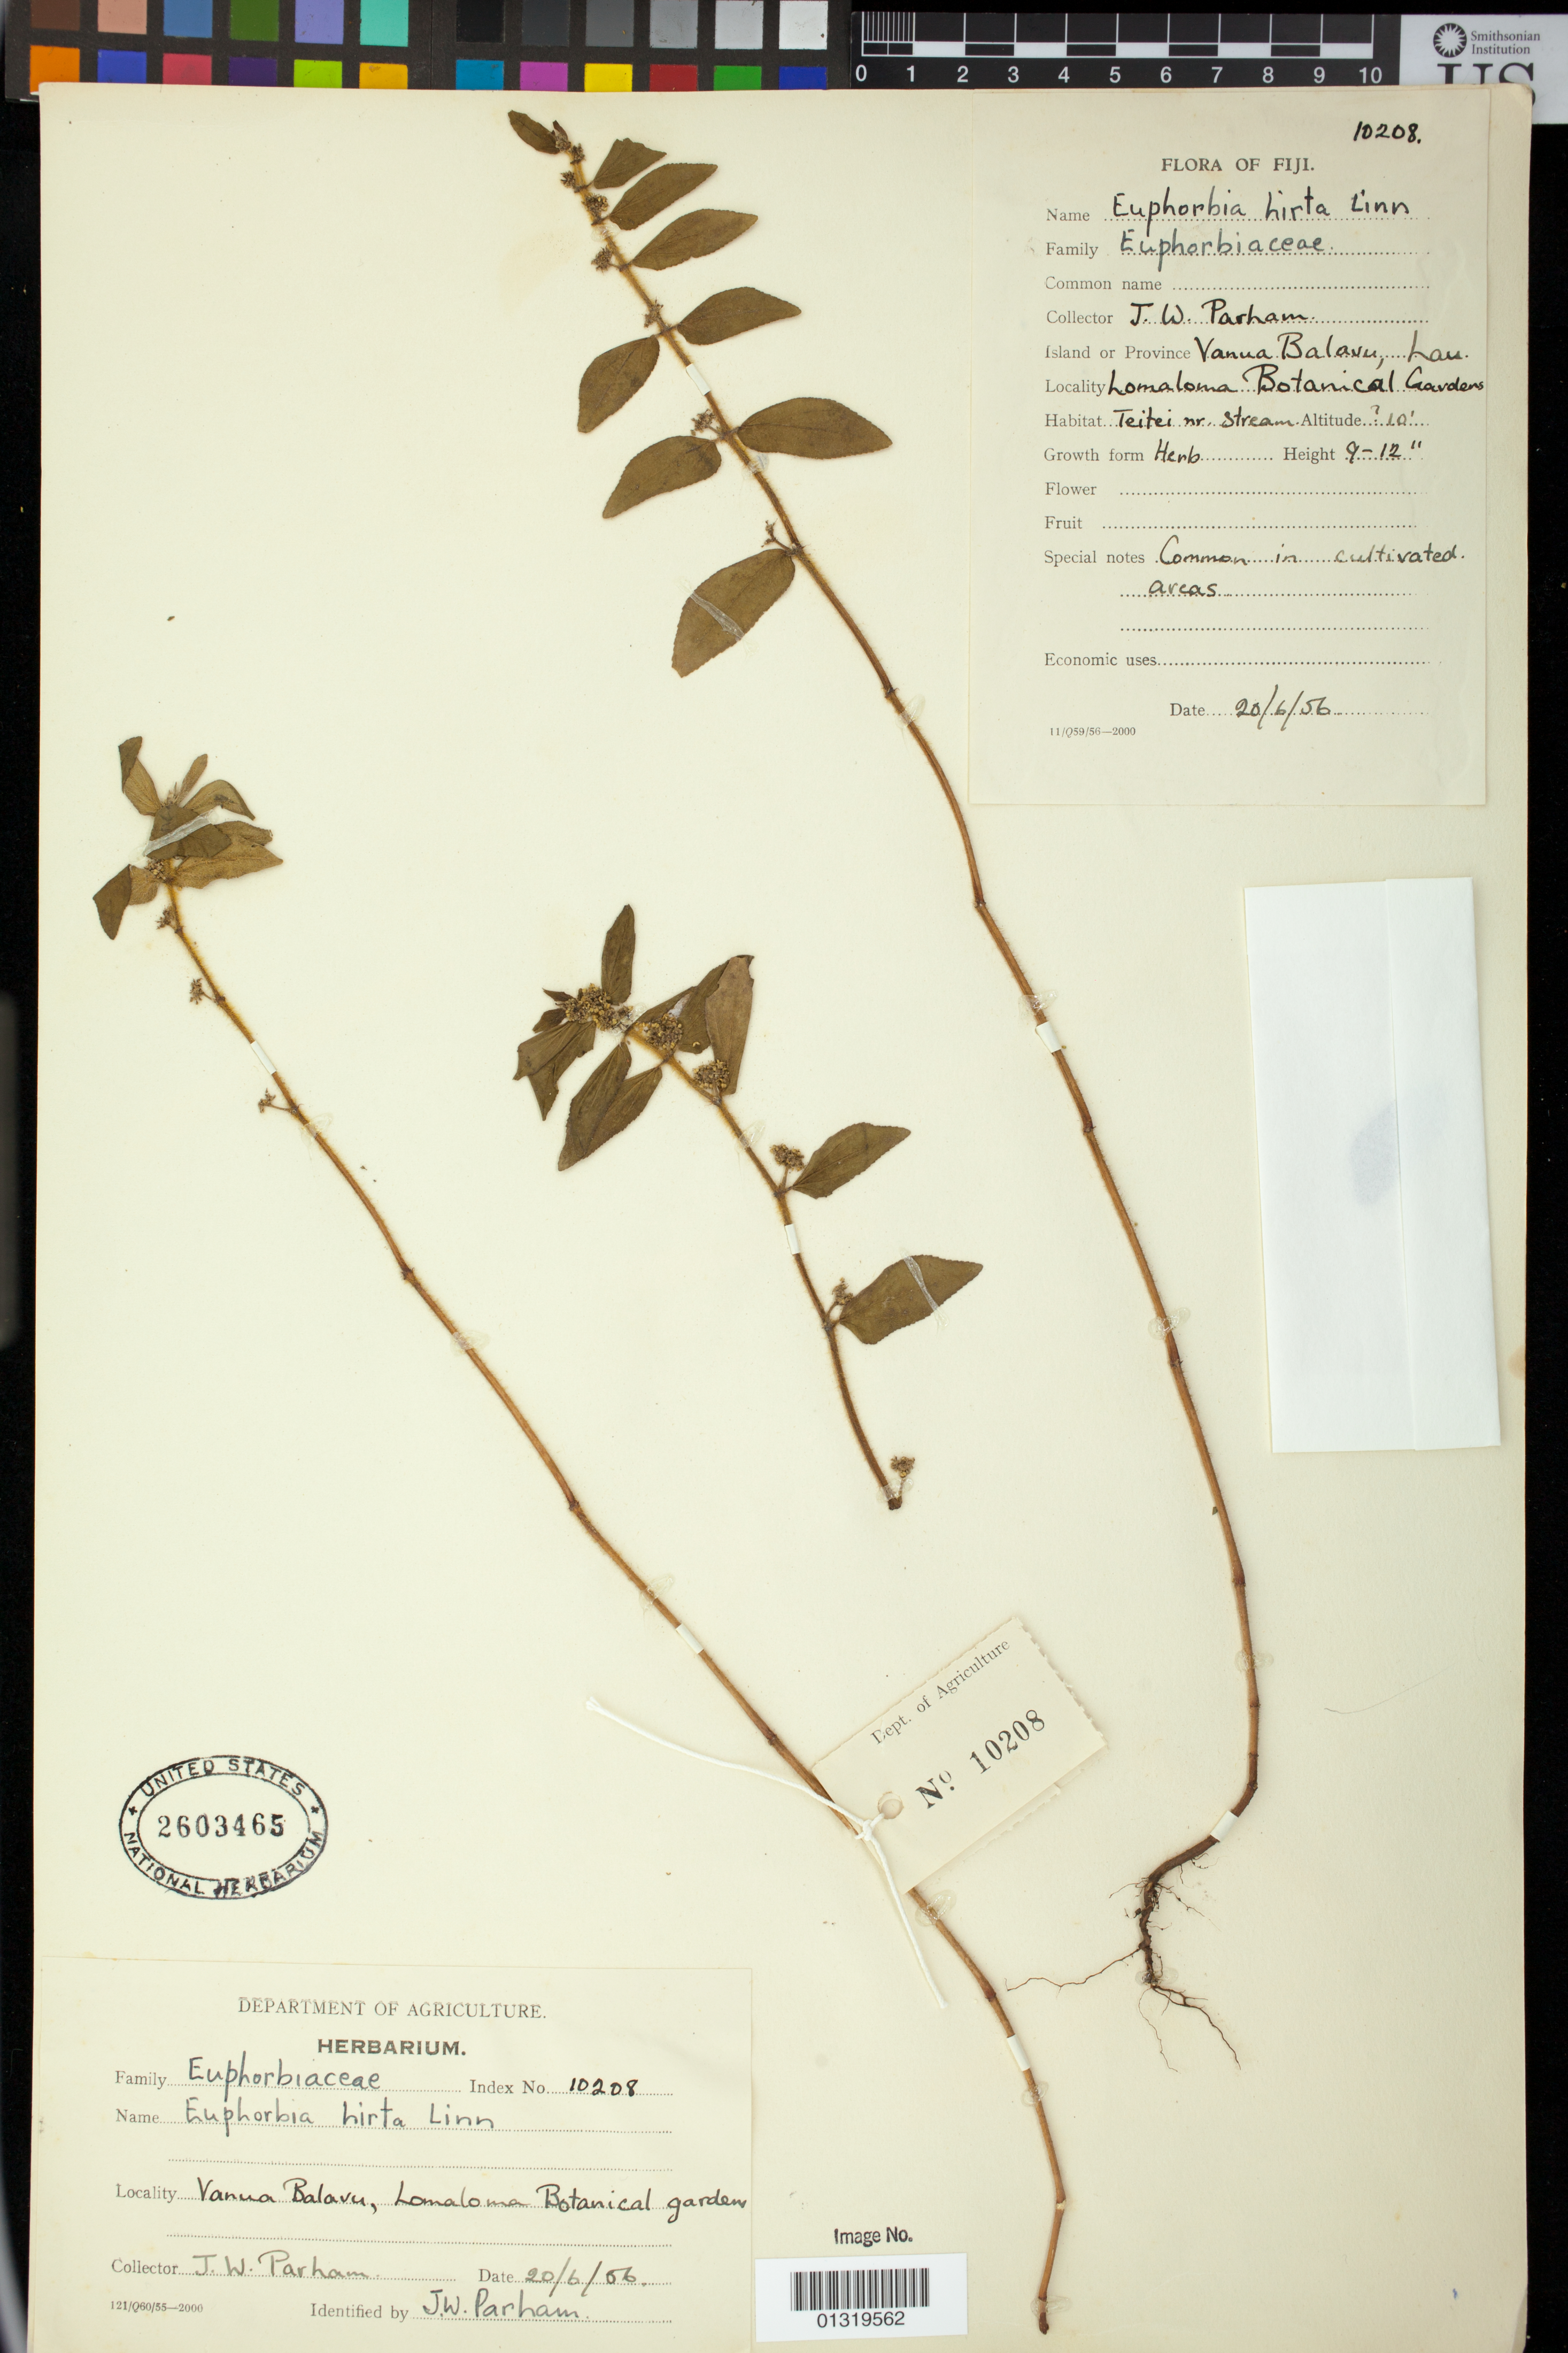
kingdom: Plantae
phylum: Tracheophyta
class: Magnoliopsida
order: Malpighiales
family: Euphorbiaceae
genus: Euphorbia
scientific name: Euphorbia hirta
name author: L.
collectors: J. Parham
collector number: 10208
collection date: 1956-06-20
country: Fiji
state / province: Eastern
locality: Vanua Balavu (Vanuabalavu), Lau.; Lomaloma Botanical gardens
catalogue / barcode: US 2603465